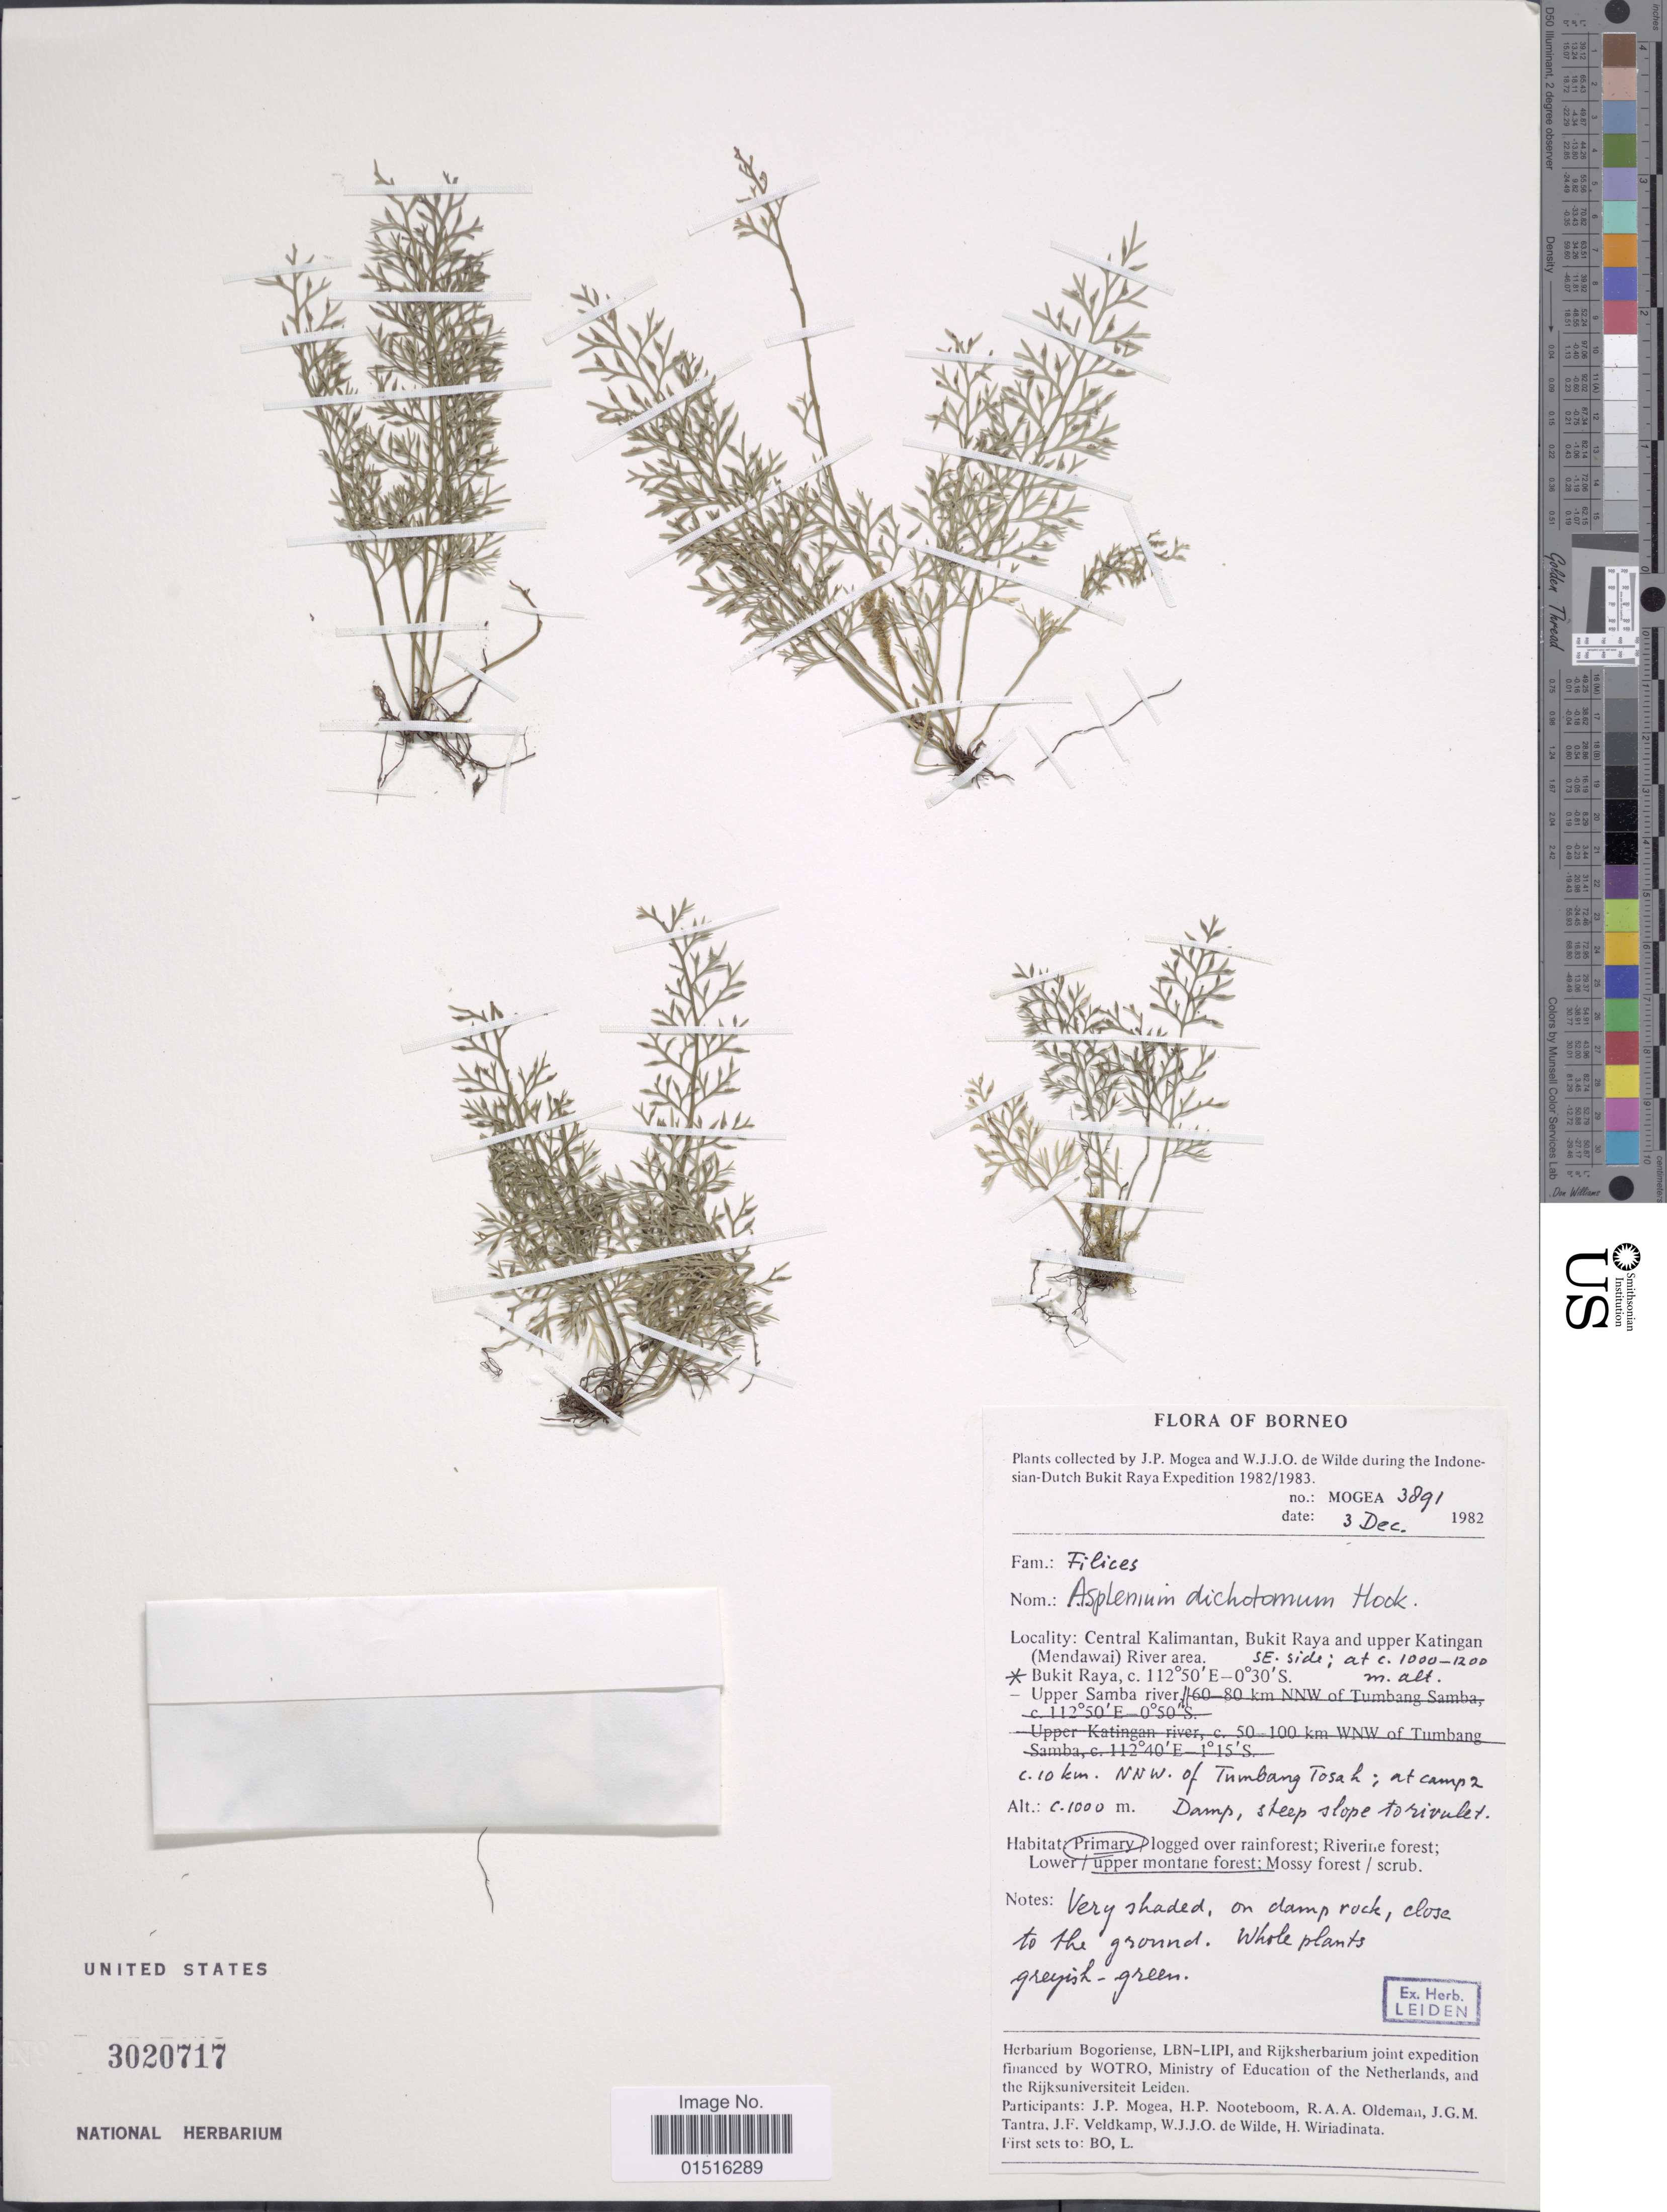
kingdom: Plantae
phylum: Tracheophyta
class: Polypodiopsida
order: Polypodiales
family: Aspleniaceae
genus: Asplenium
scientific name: Asplenium dichotomum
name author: Hook.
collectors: J. Mogea & W. J. de Wilde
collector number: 3891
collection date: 1982-12-03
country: Indonesia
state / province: Kalimantan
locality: Central Kalimantan, Bukit Raya and upper Katingan (Mendawai) River area, SE side, Upper Samba River, c. 10 km NNW of Tumbang Tosah [interpreted]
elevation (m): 1000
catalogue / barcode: US 3020717